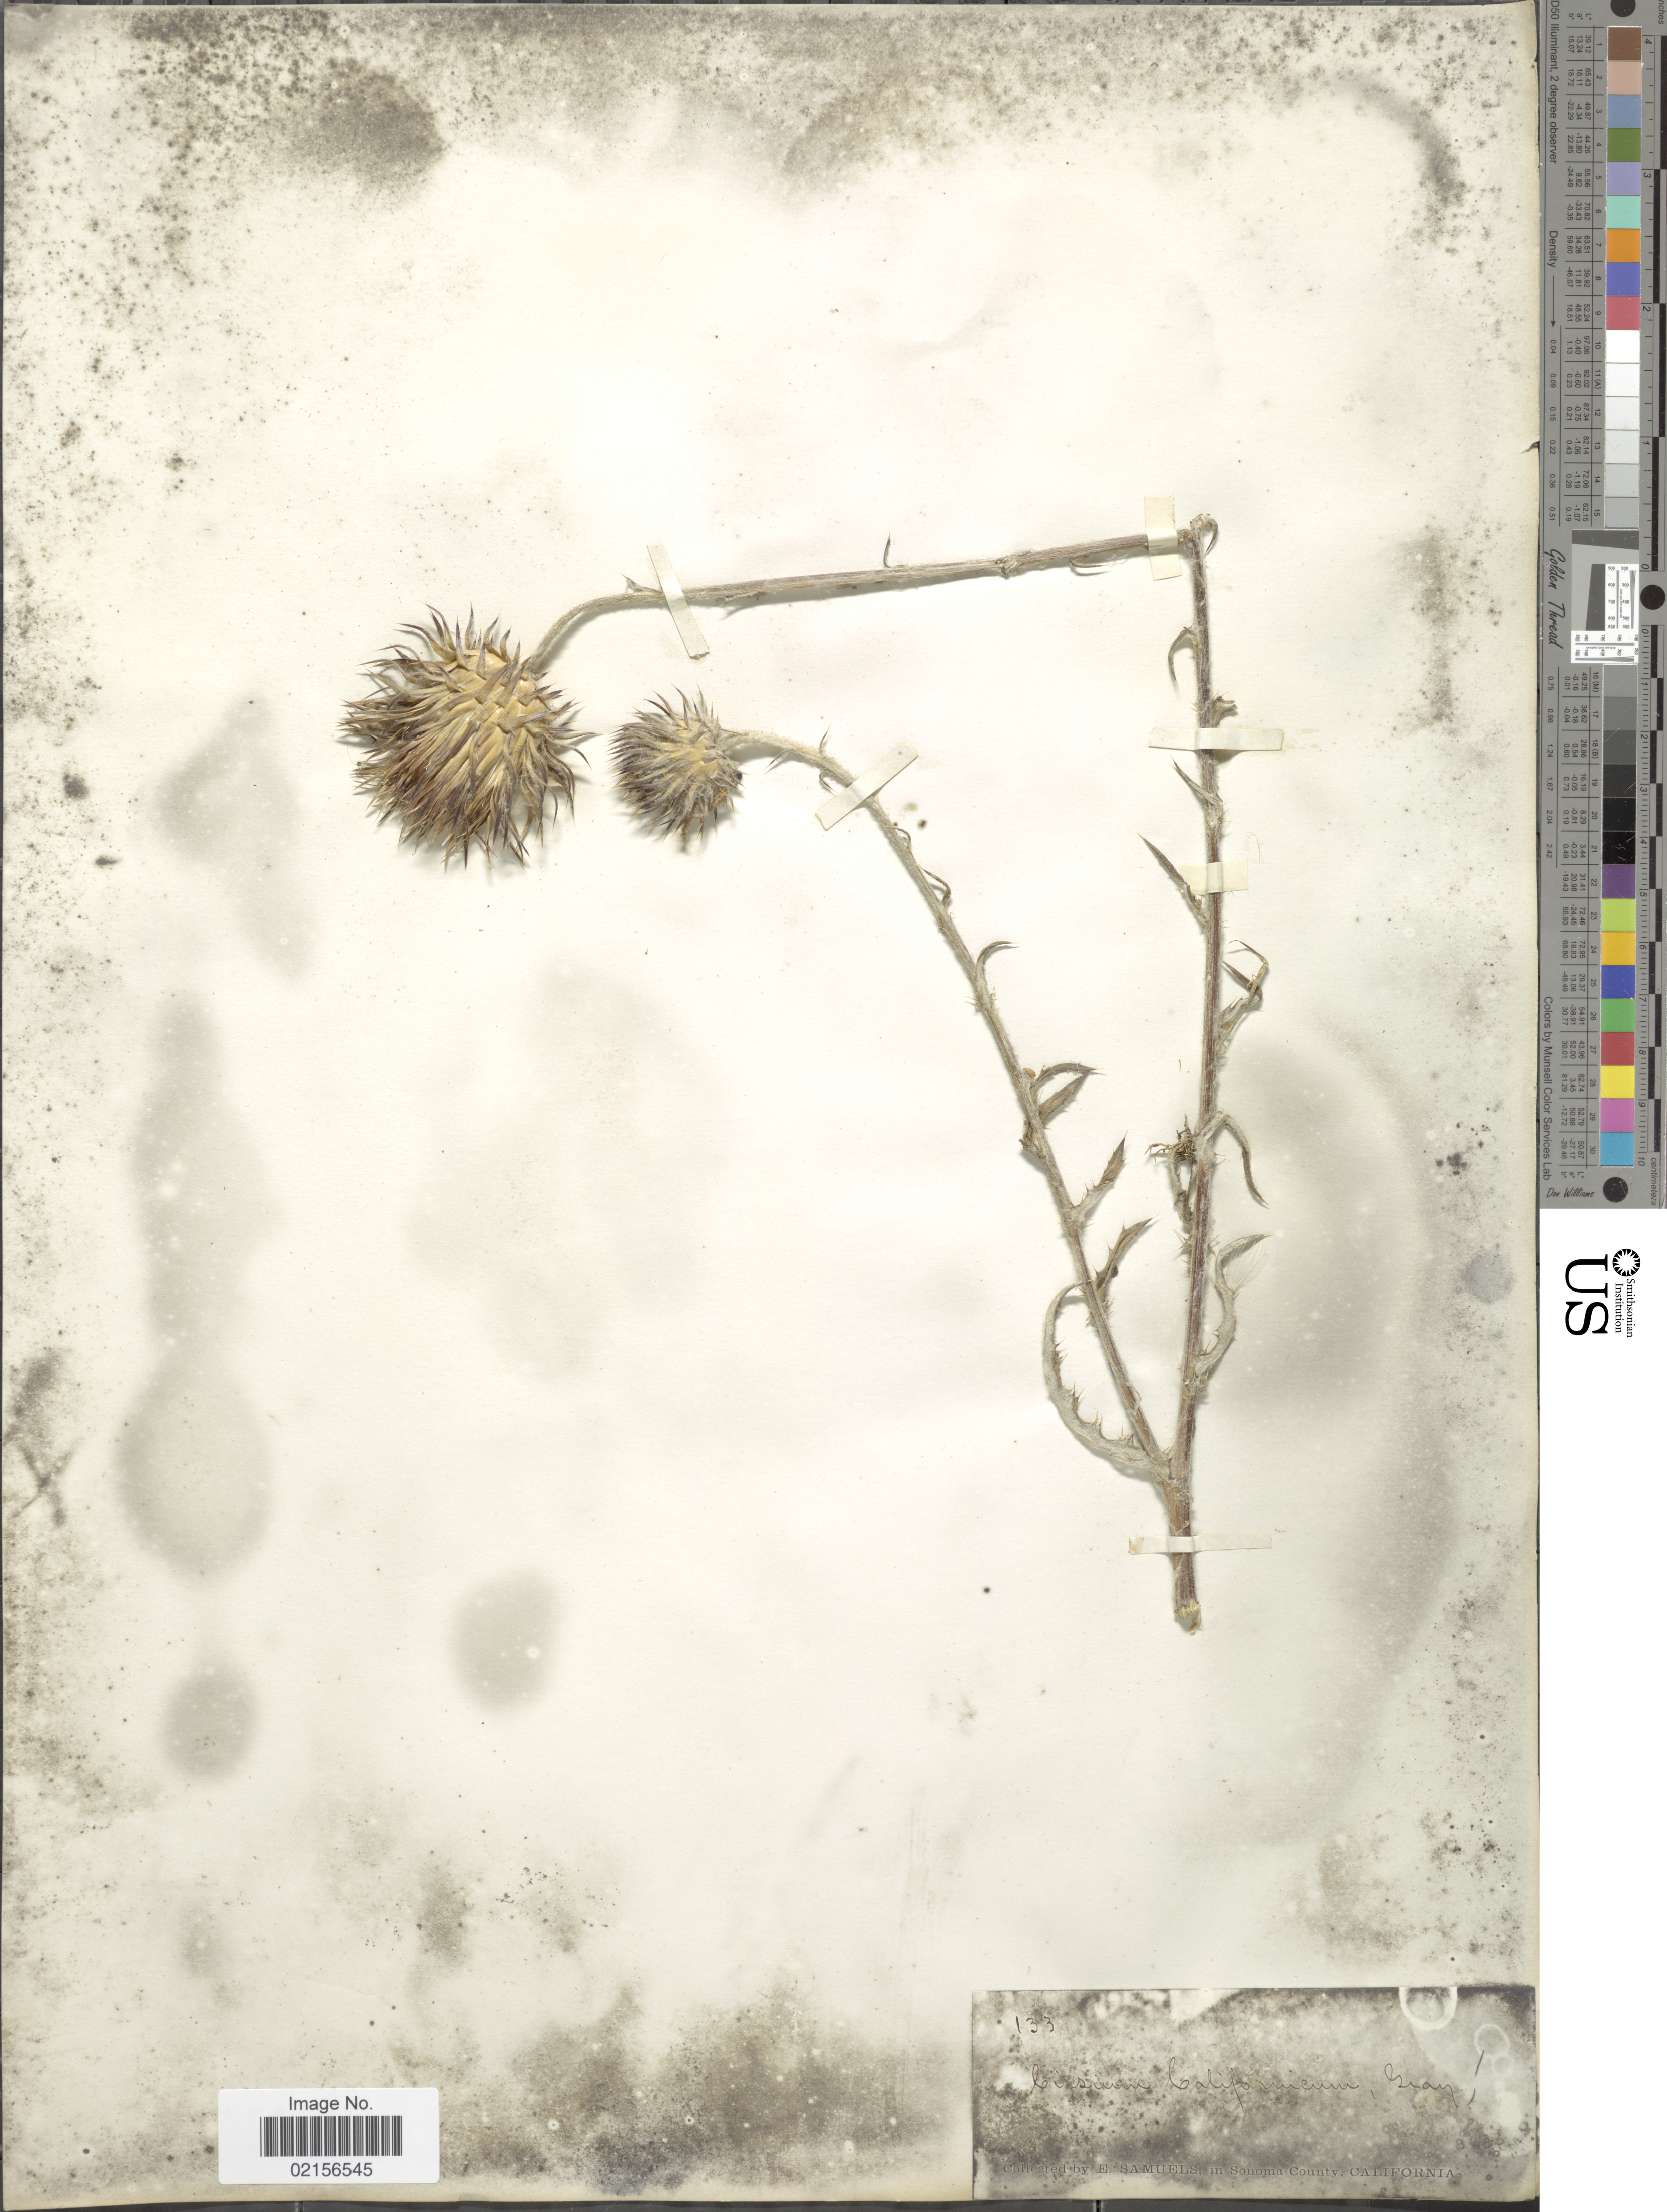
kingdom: Plantae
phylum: Tracheophyta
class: Magnoliopsida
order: Asterales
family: Asteraceae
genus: Cirsium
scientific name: Cirsium californicum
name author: A. Gray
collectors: E. Samuels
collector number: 133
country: United States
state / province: California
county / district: Sonoma